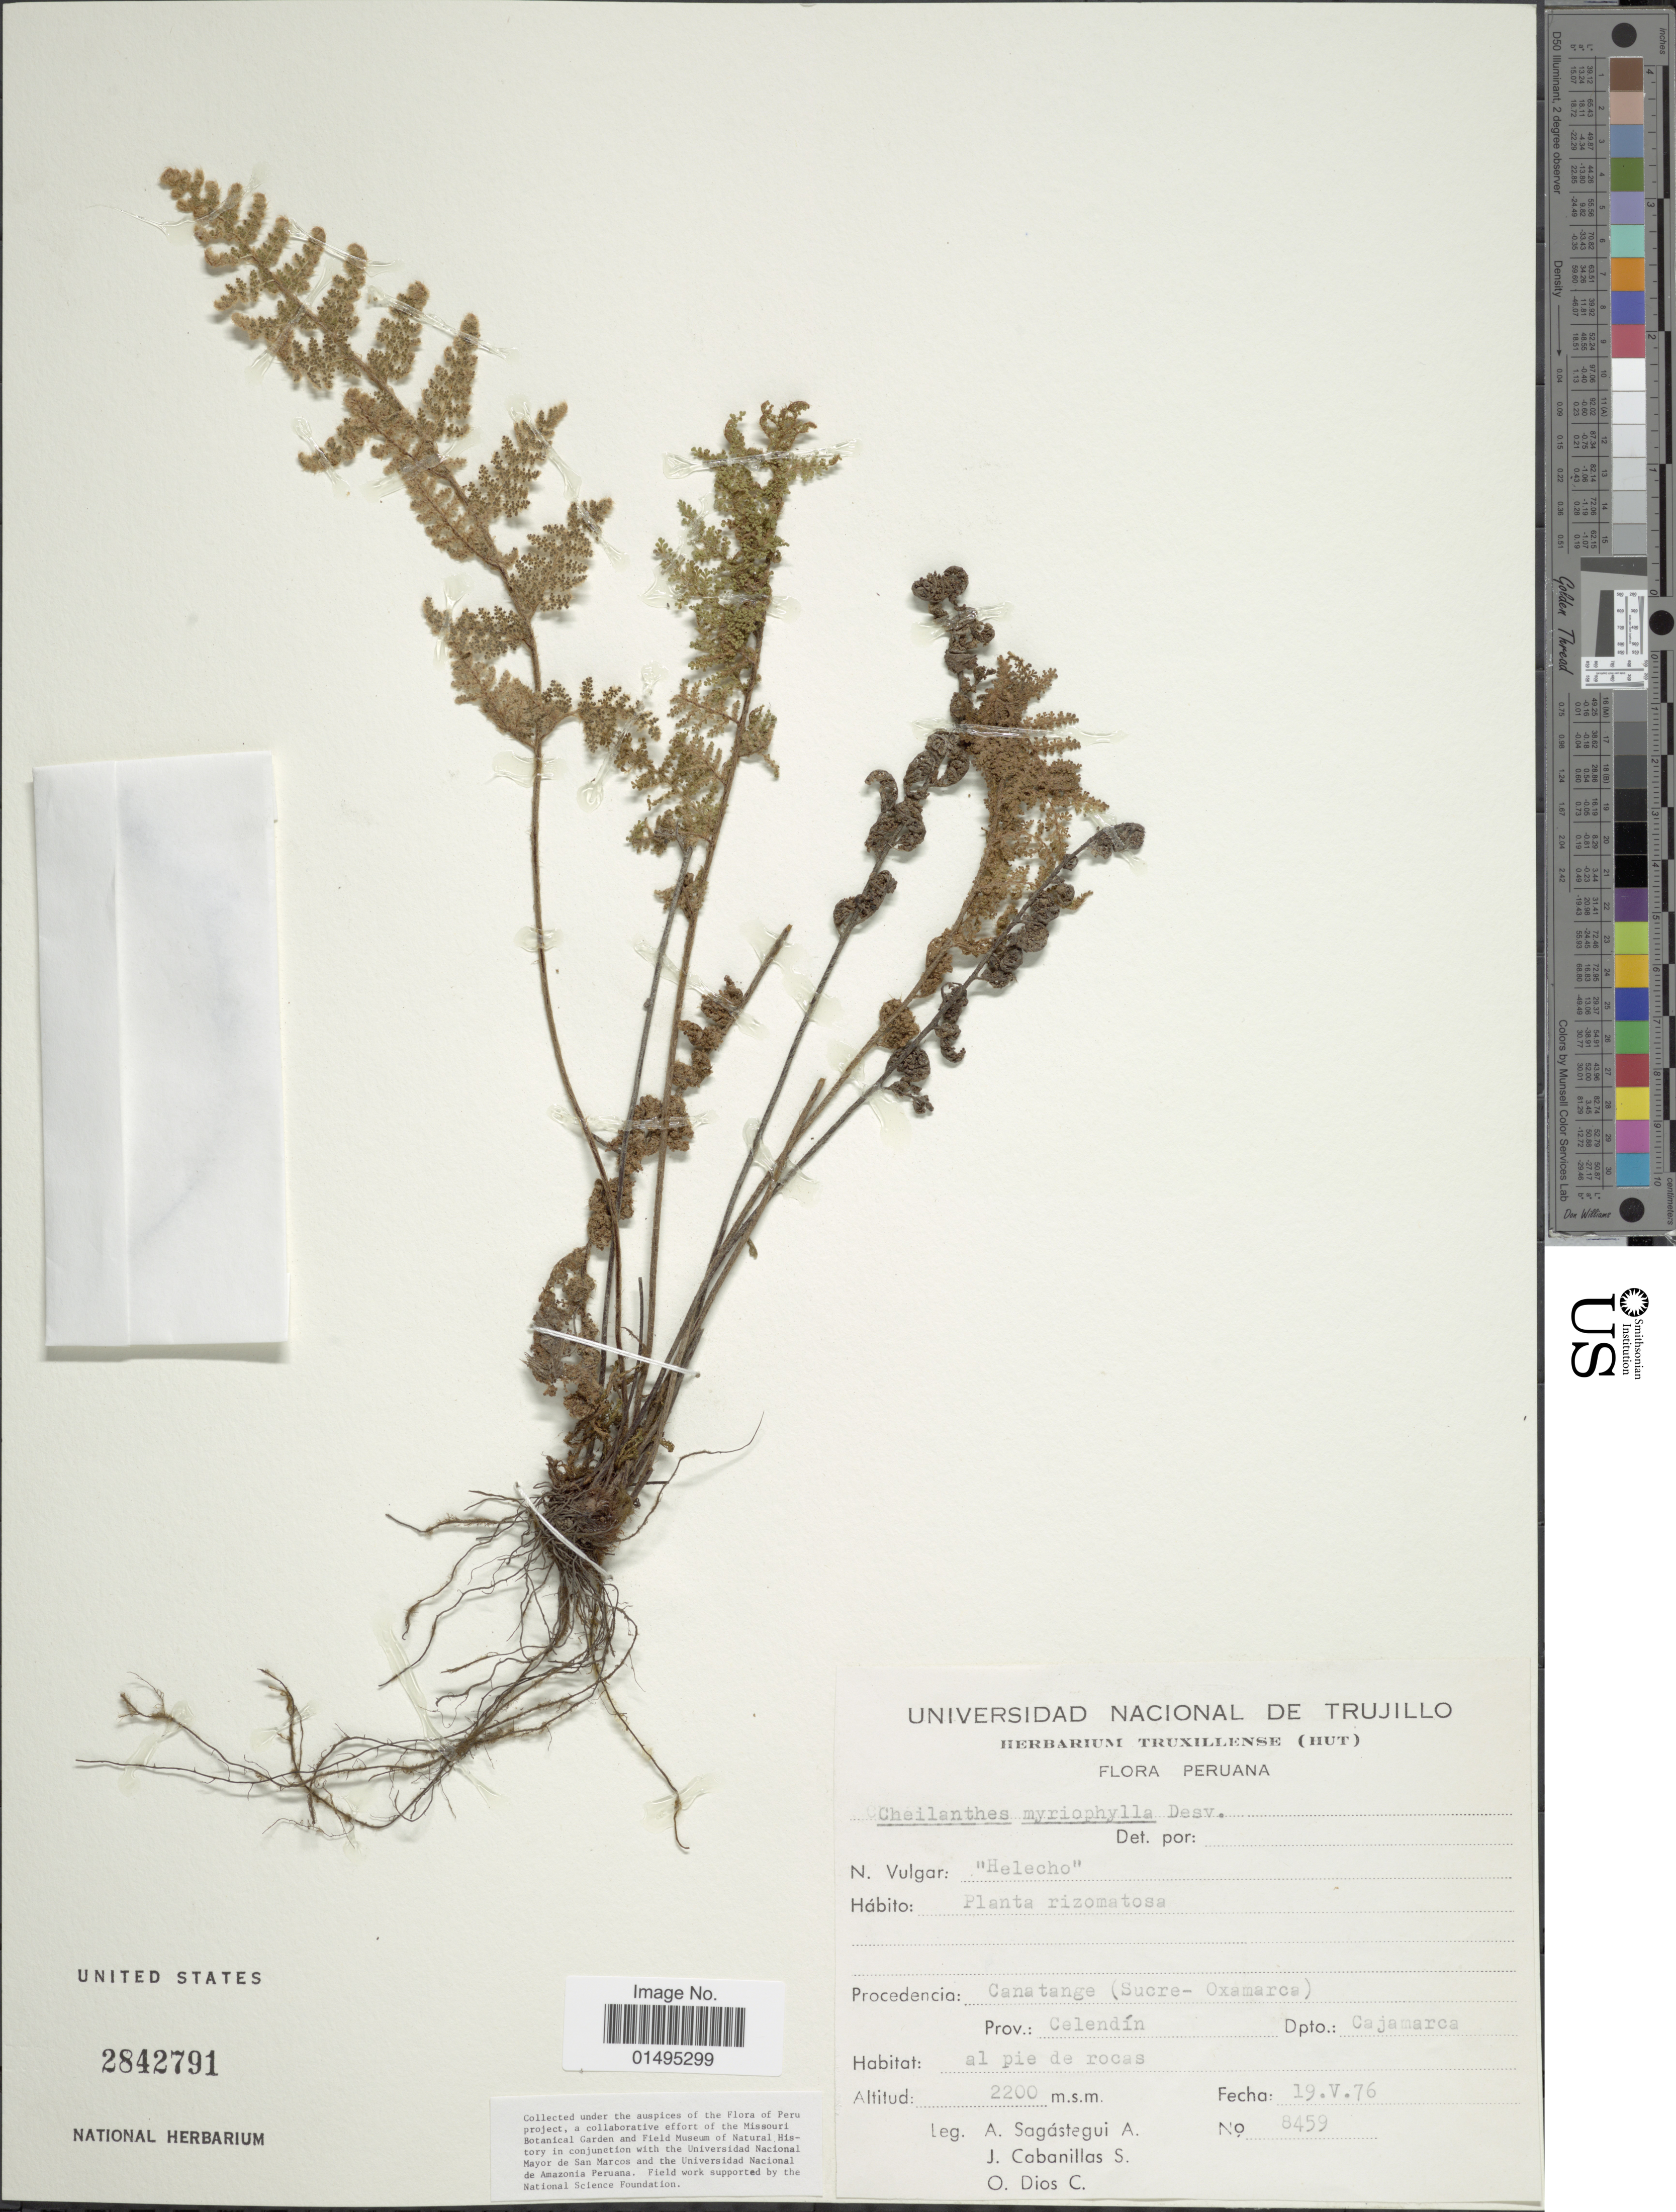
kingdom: Plantae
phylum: Tracheophyta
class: Polypodiopsida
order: Polypodiales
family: Pteridaceae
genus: Myriopteris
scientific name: Myriopteris myriophylla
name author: (Desv.) J. Sm.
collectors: A. Sagástegui A., J. Cabanillas S. & C. Dios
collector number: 8459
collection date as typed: Transcribed d/m/y: 19/5/76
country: Peru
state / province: Cajamarca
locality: Peruana, Procedencia: Canatange (Sucre- Oxamarca), Prov.: Celendin, Dpto.: Cajamarca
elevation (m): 2200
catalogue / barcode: US 2842791